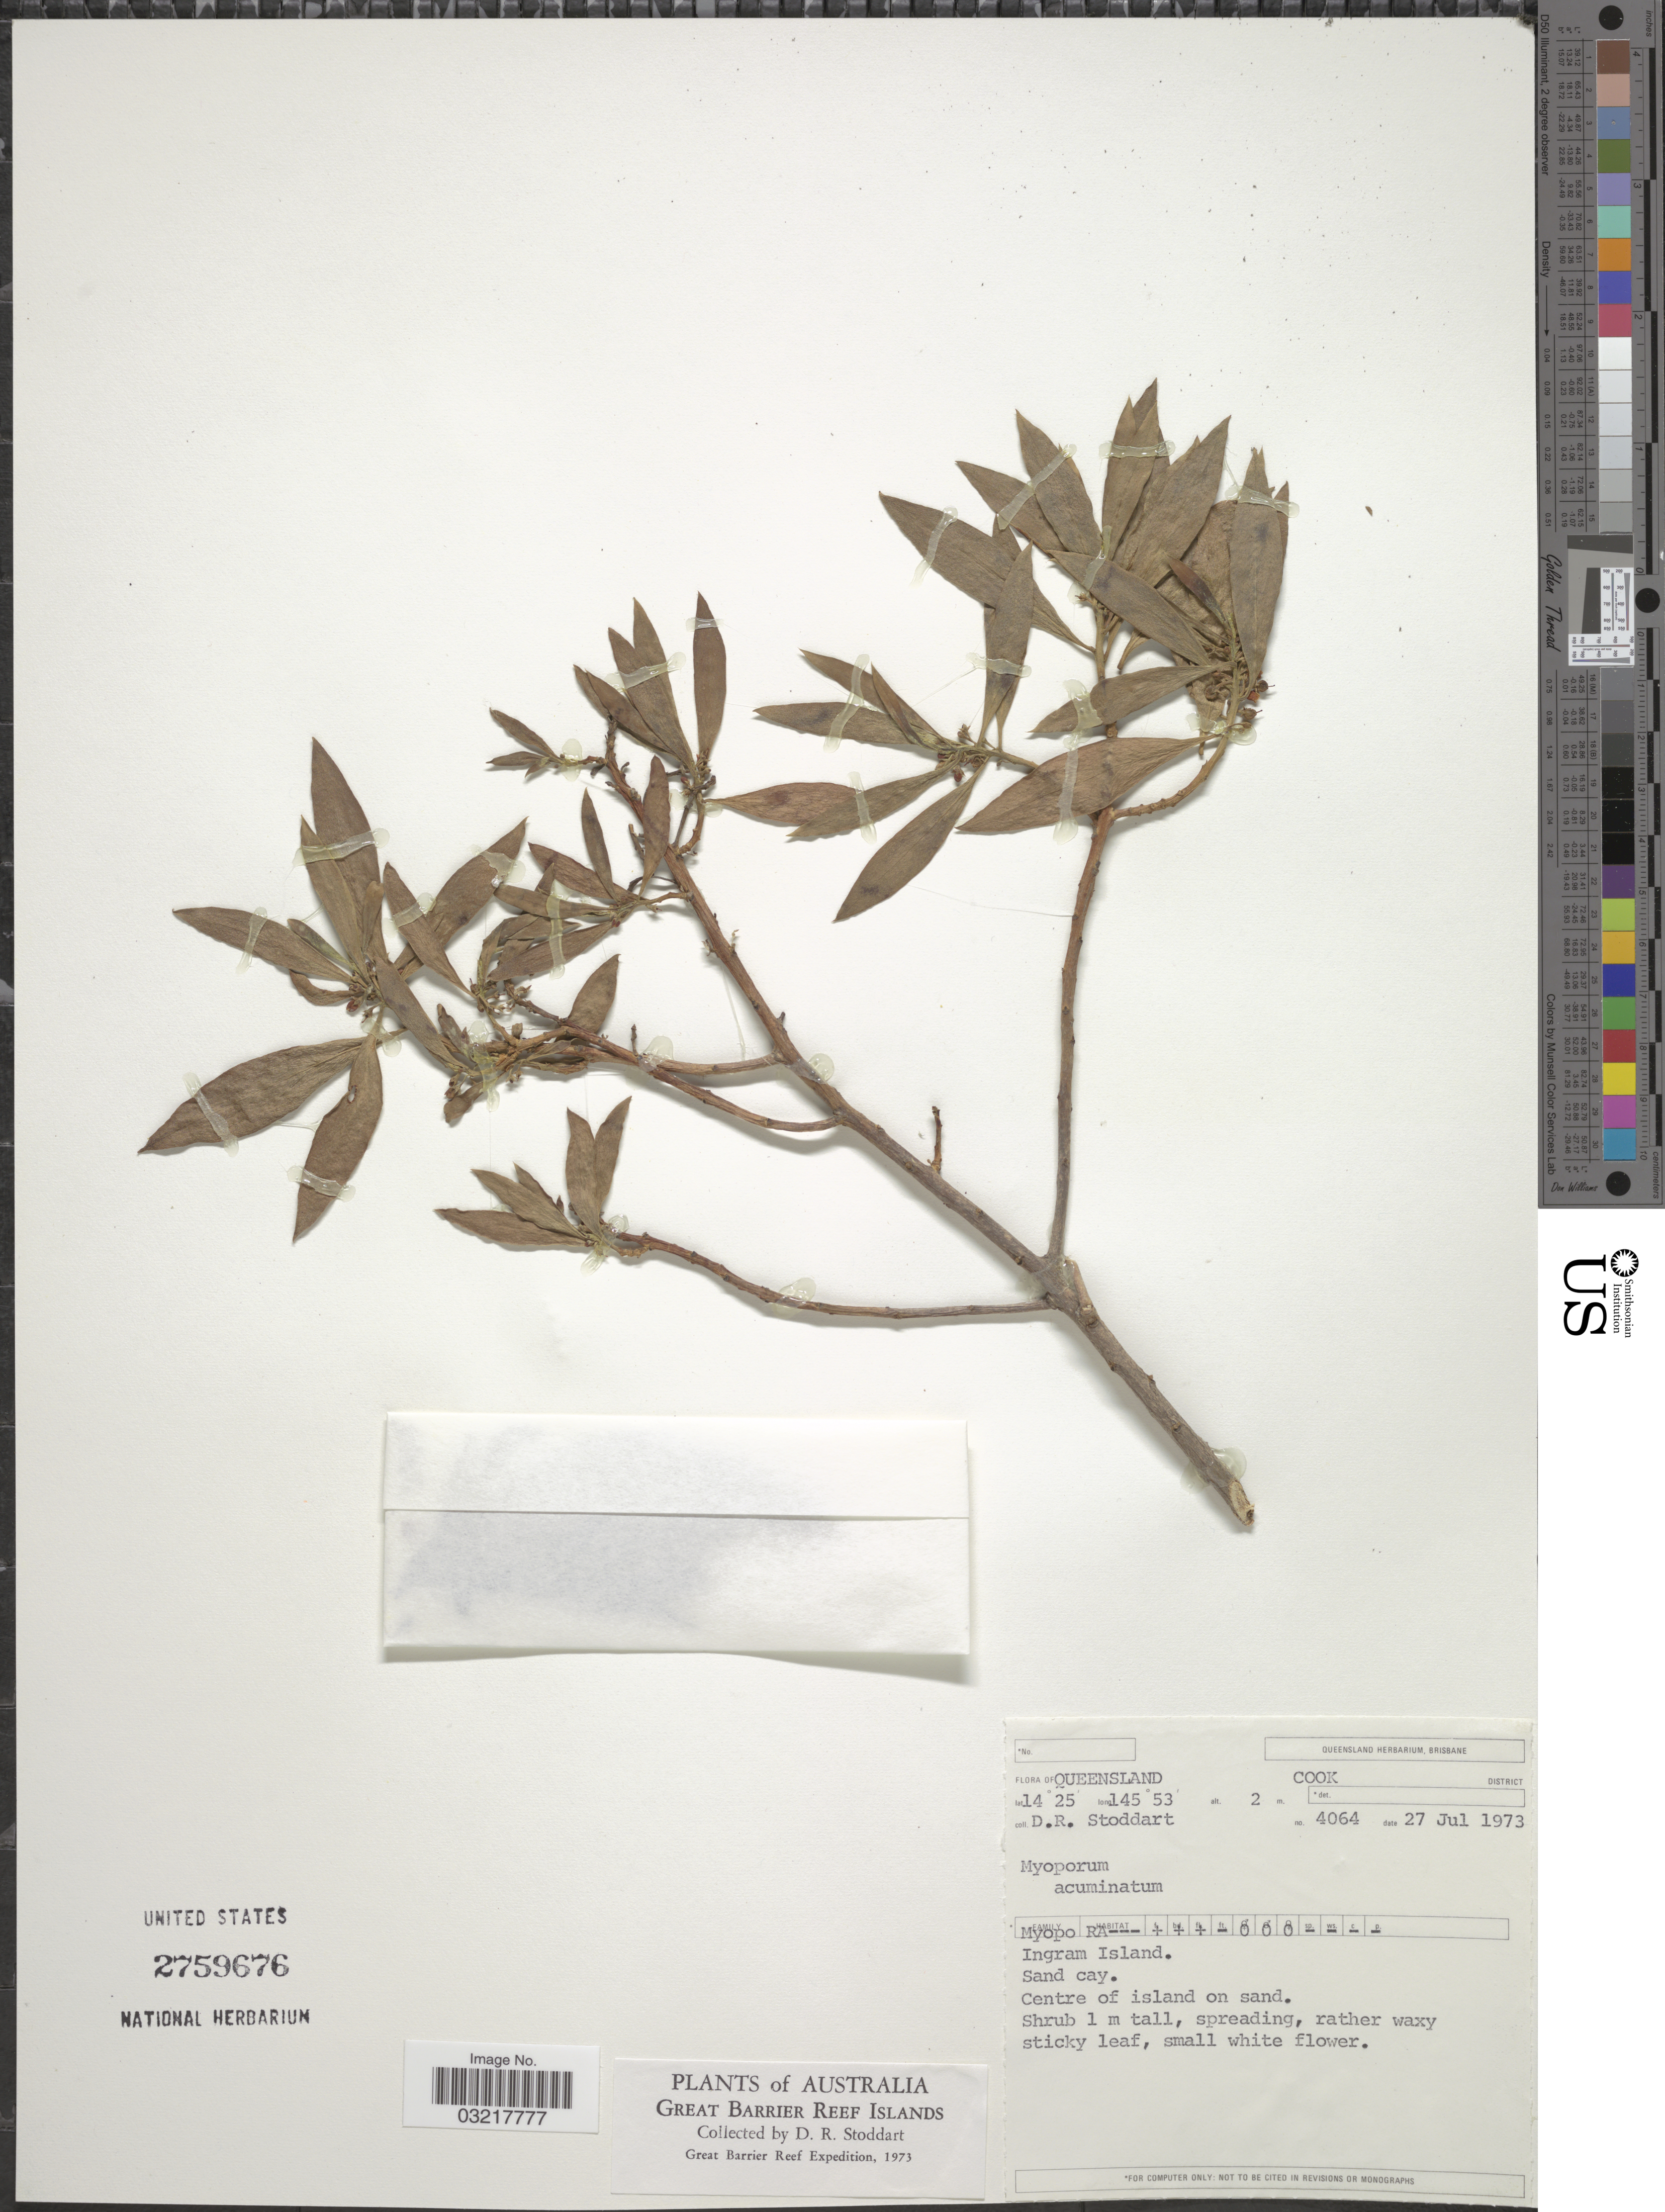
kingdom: Plantae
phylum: Tracheophyta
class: Magnoliopsida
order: Lamiales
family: Scrophulariaceae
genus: Myoporum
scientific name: Myoporum montanum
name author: R. Br.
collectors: D. R. Stoddart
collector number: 4064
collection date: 1973-07-27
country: Australia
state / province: Queensland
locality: Cook District. Ingram Island.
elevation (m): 2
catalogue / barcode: US 2759676